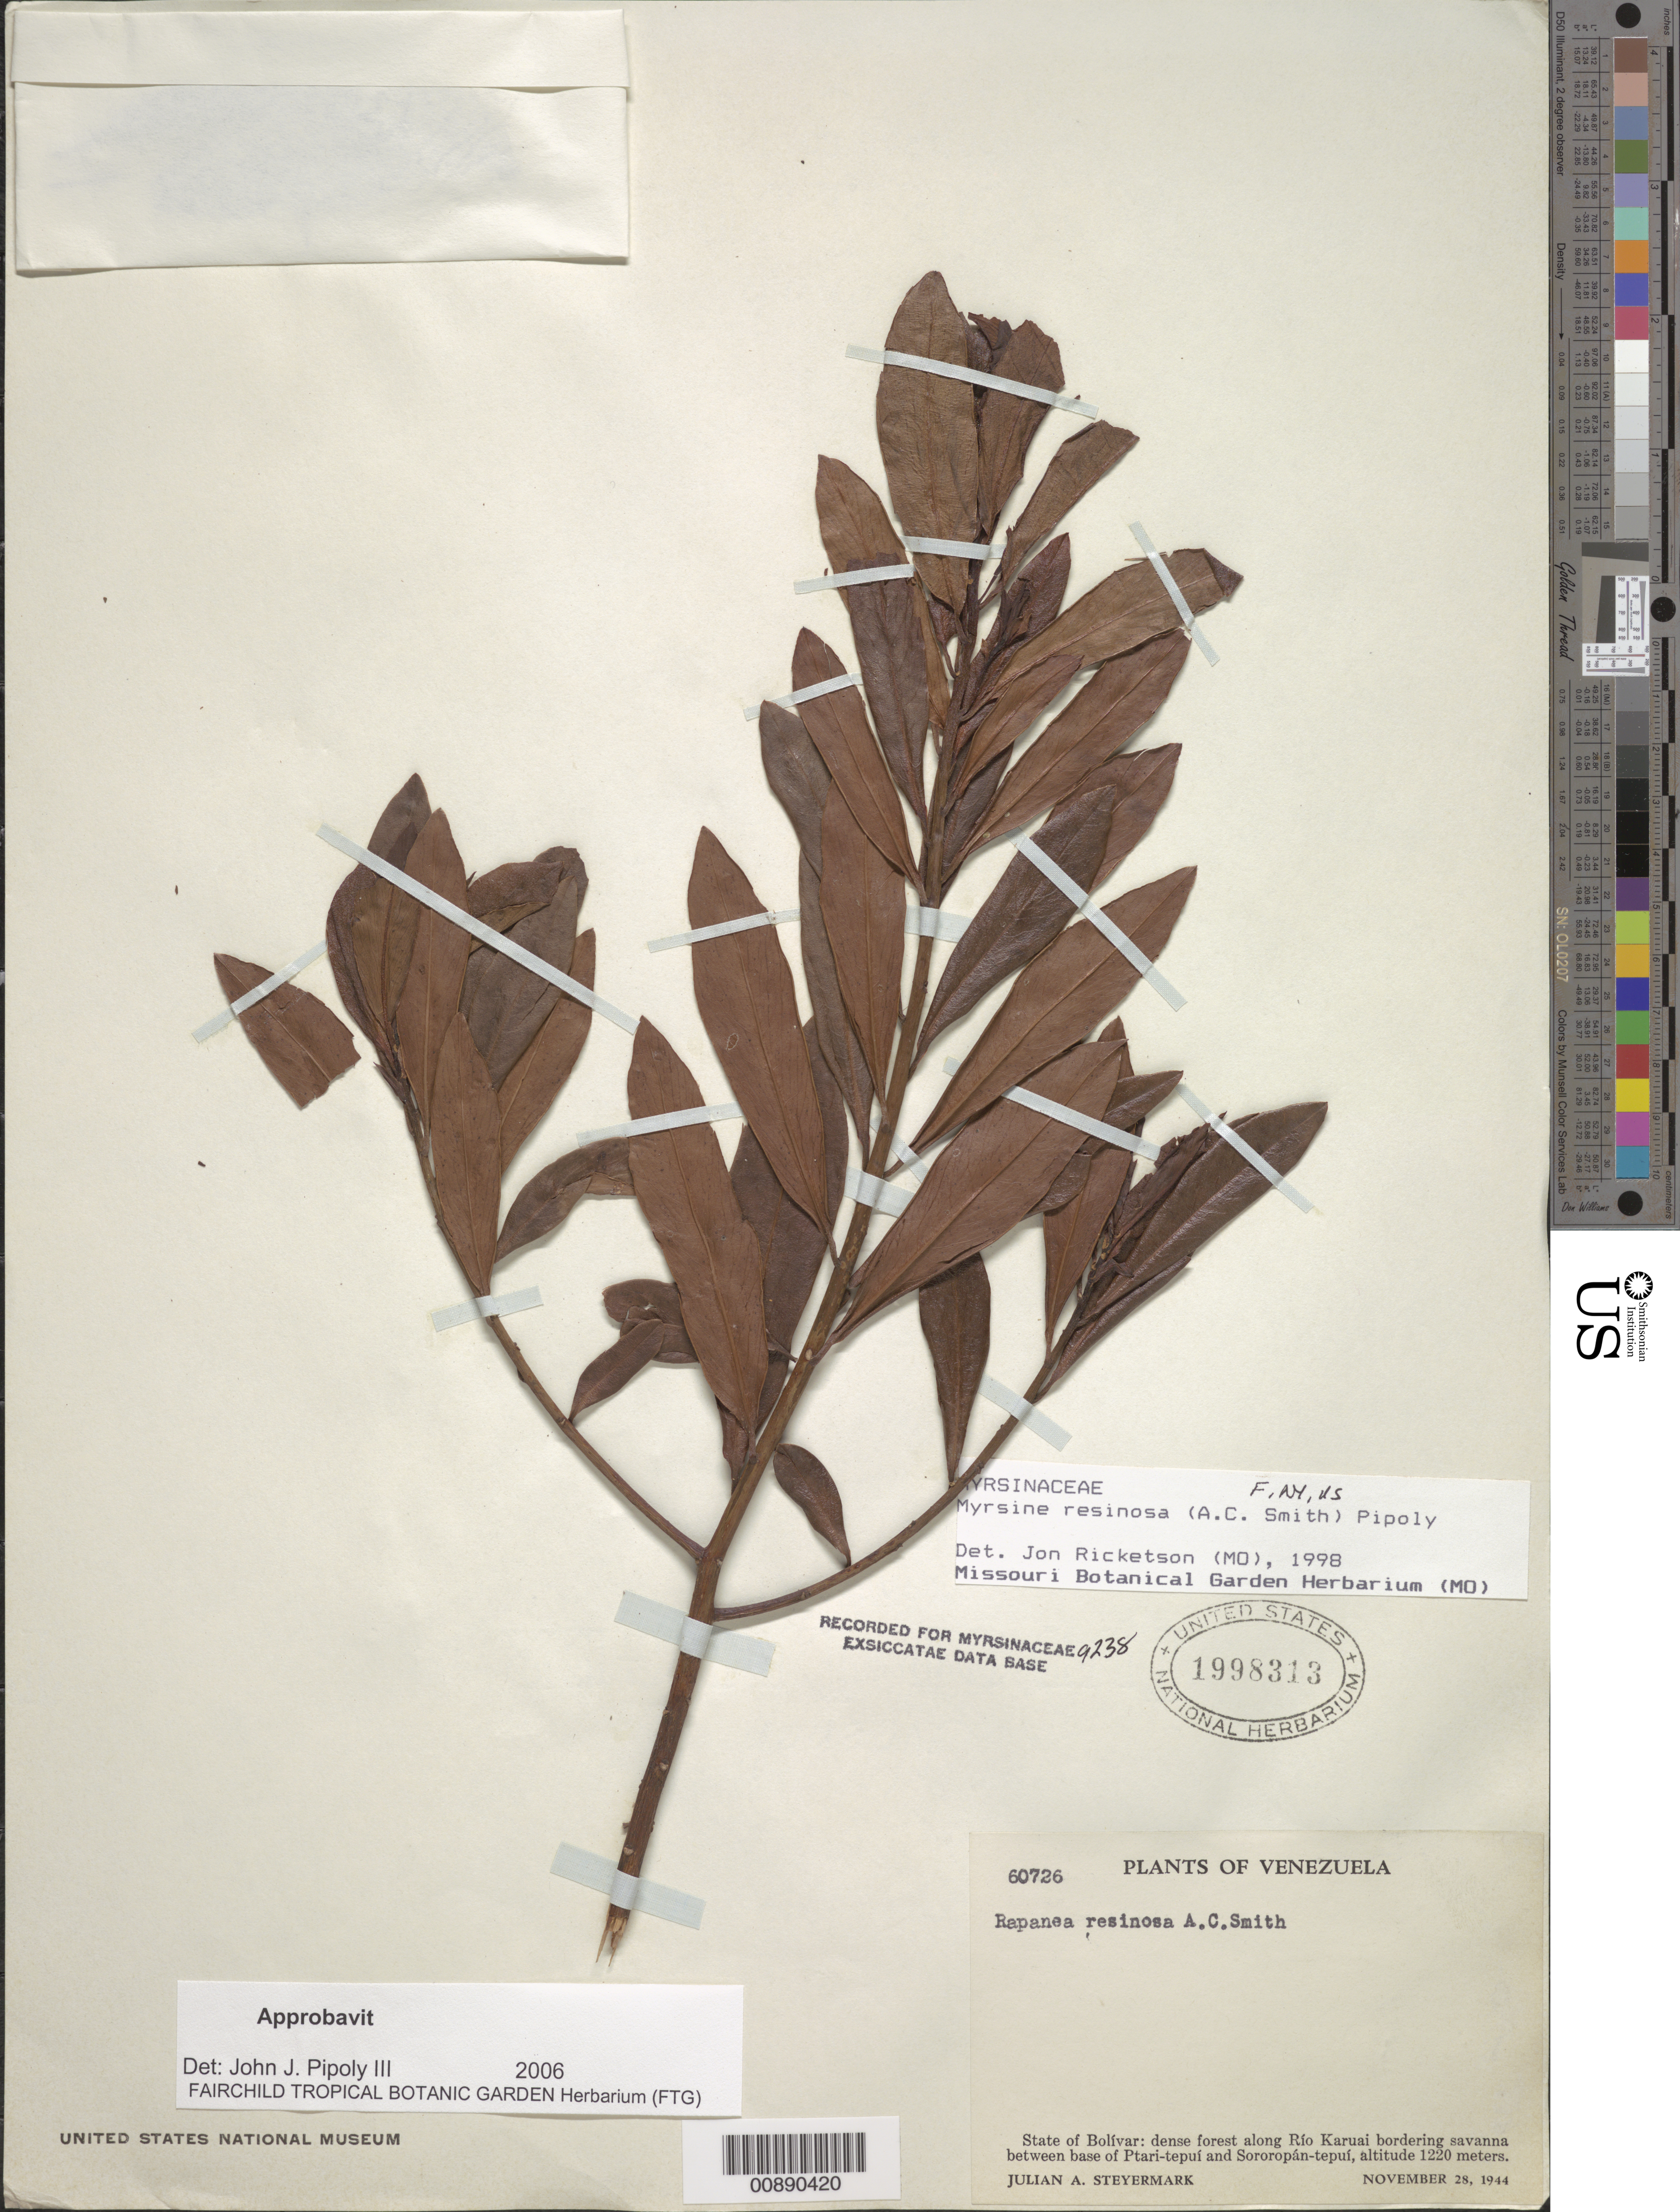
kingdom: Plantae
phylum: Tracheophyta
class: Magnoliopsida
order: Ericales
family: Primulaceae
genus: Myrsine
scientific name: Myrsine resinosa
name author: (A.C. Sm.) Pipoly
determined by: Pipoly, J. J., III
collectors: J. Steyermark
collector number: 60726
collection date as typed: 28-Nov-44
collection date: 1944-11-28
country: Venezuela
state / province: Bolívar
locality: Río Karuai, between base of Ptari-tepuí and Sororopán-tepuí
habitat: Dense forest along river bordering savanna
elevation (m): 1220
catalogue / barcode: US 1998313